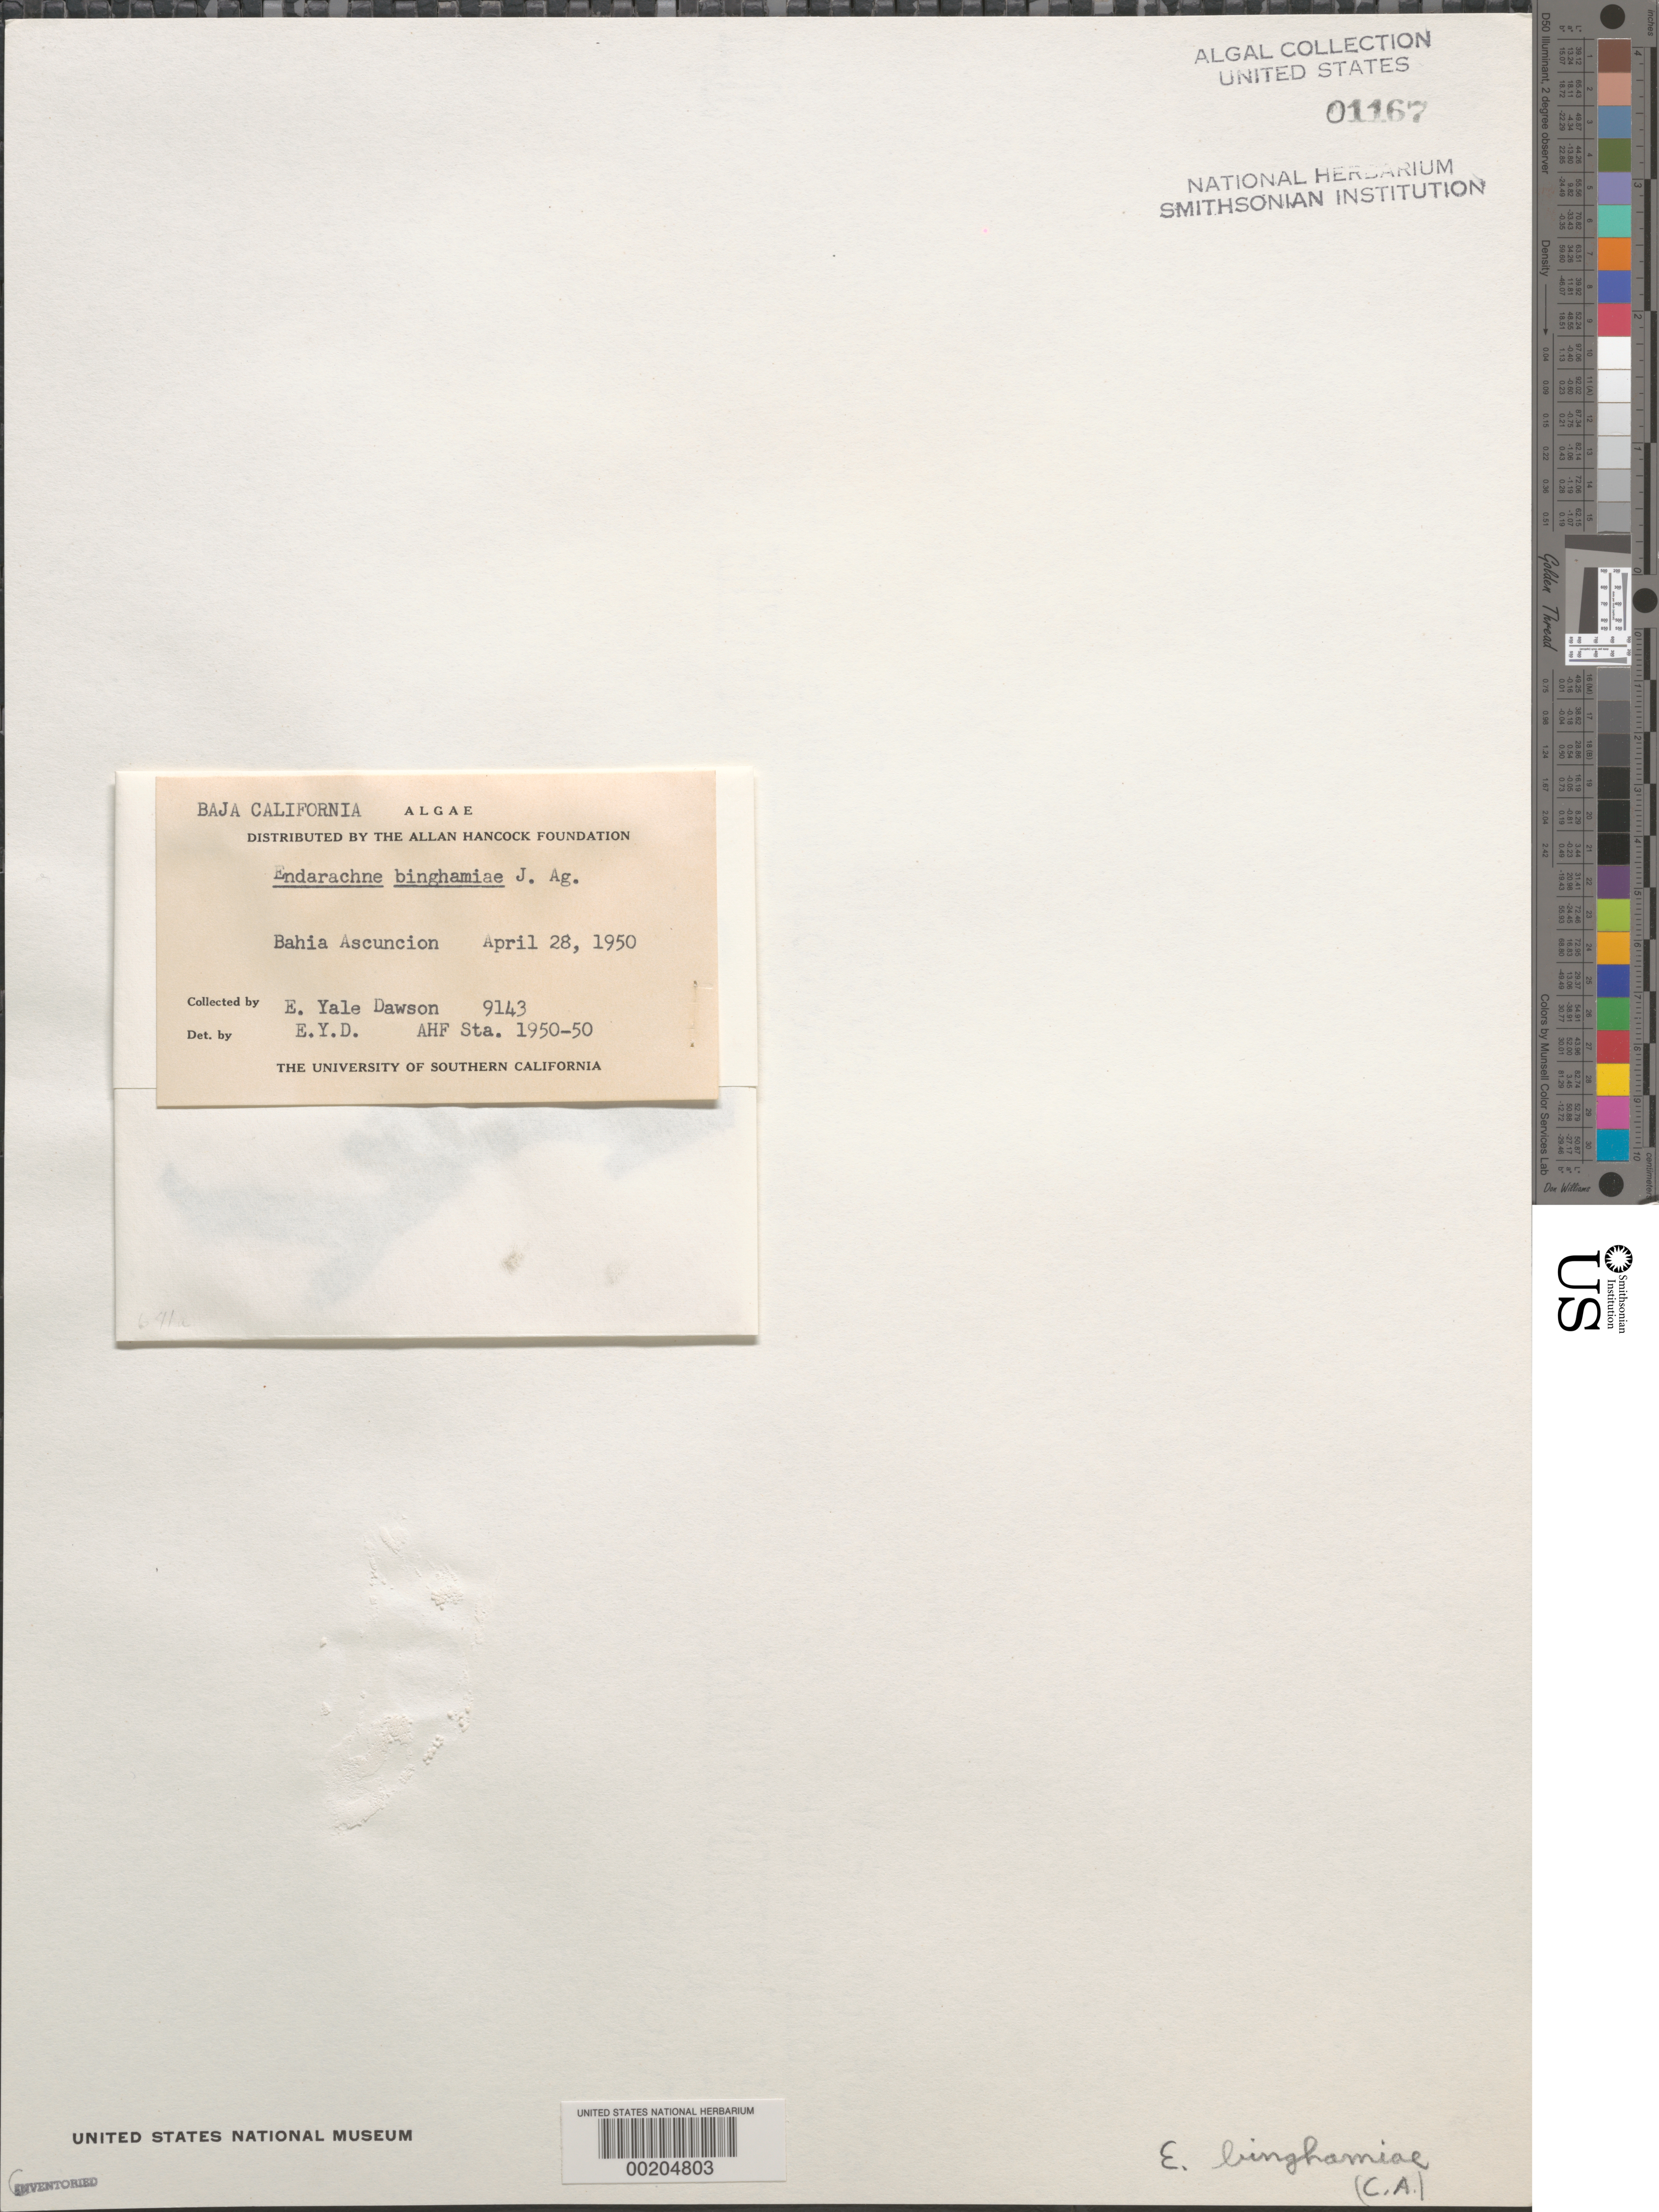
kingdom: Chromista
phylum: Ochrophyta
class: Phaeophyceae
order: Scytosiphonales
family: Scytosiphonaceae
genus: Petalonia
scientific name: Petalonia binghamiae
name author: (J. Agardh) K.L.Vinogr.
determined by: Algae name updating Project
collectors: E. Y. Dawson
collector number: EYD 9143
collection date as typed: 28 Apr 1950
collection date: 1950-04-28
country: Mexico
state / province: Baja California Sur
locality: Bahia Asuncion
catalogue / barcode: US 1167